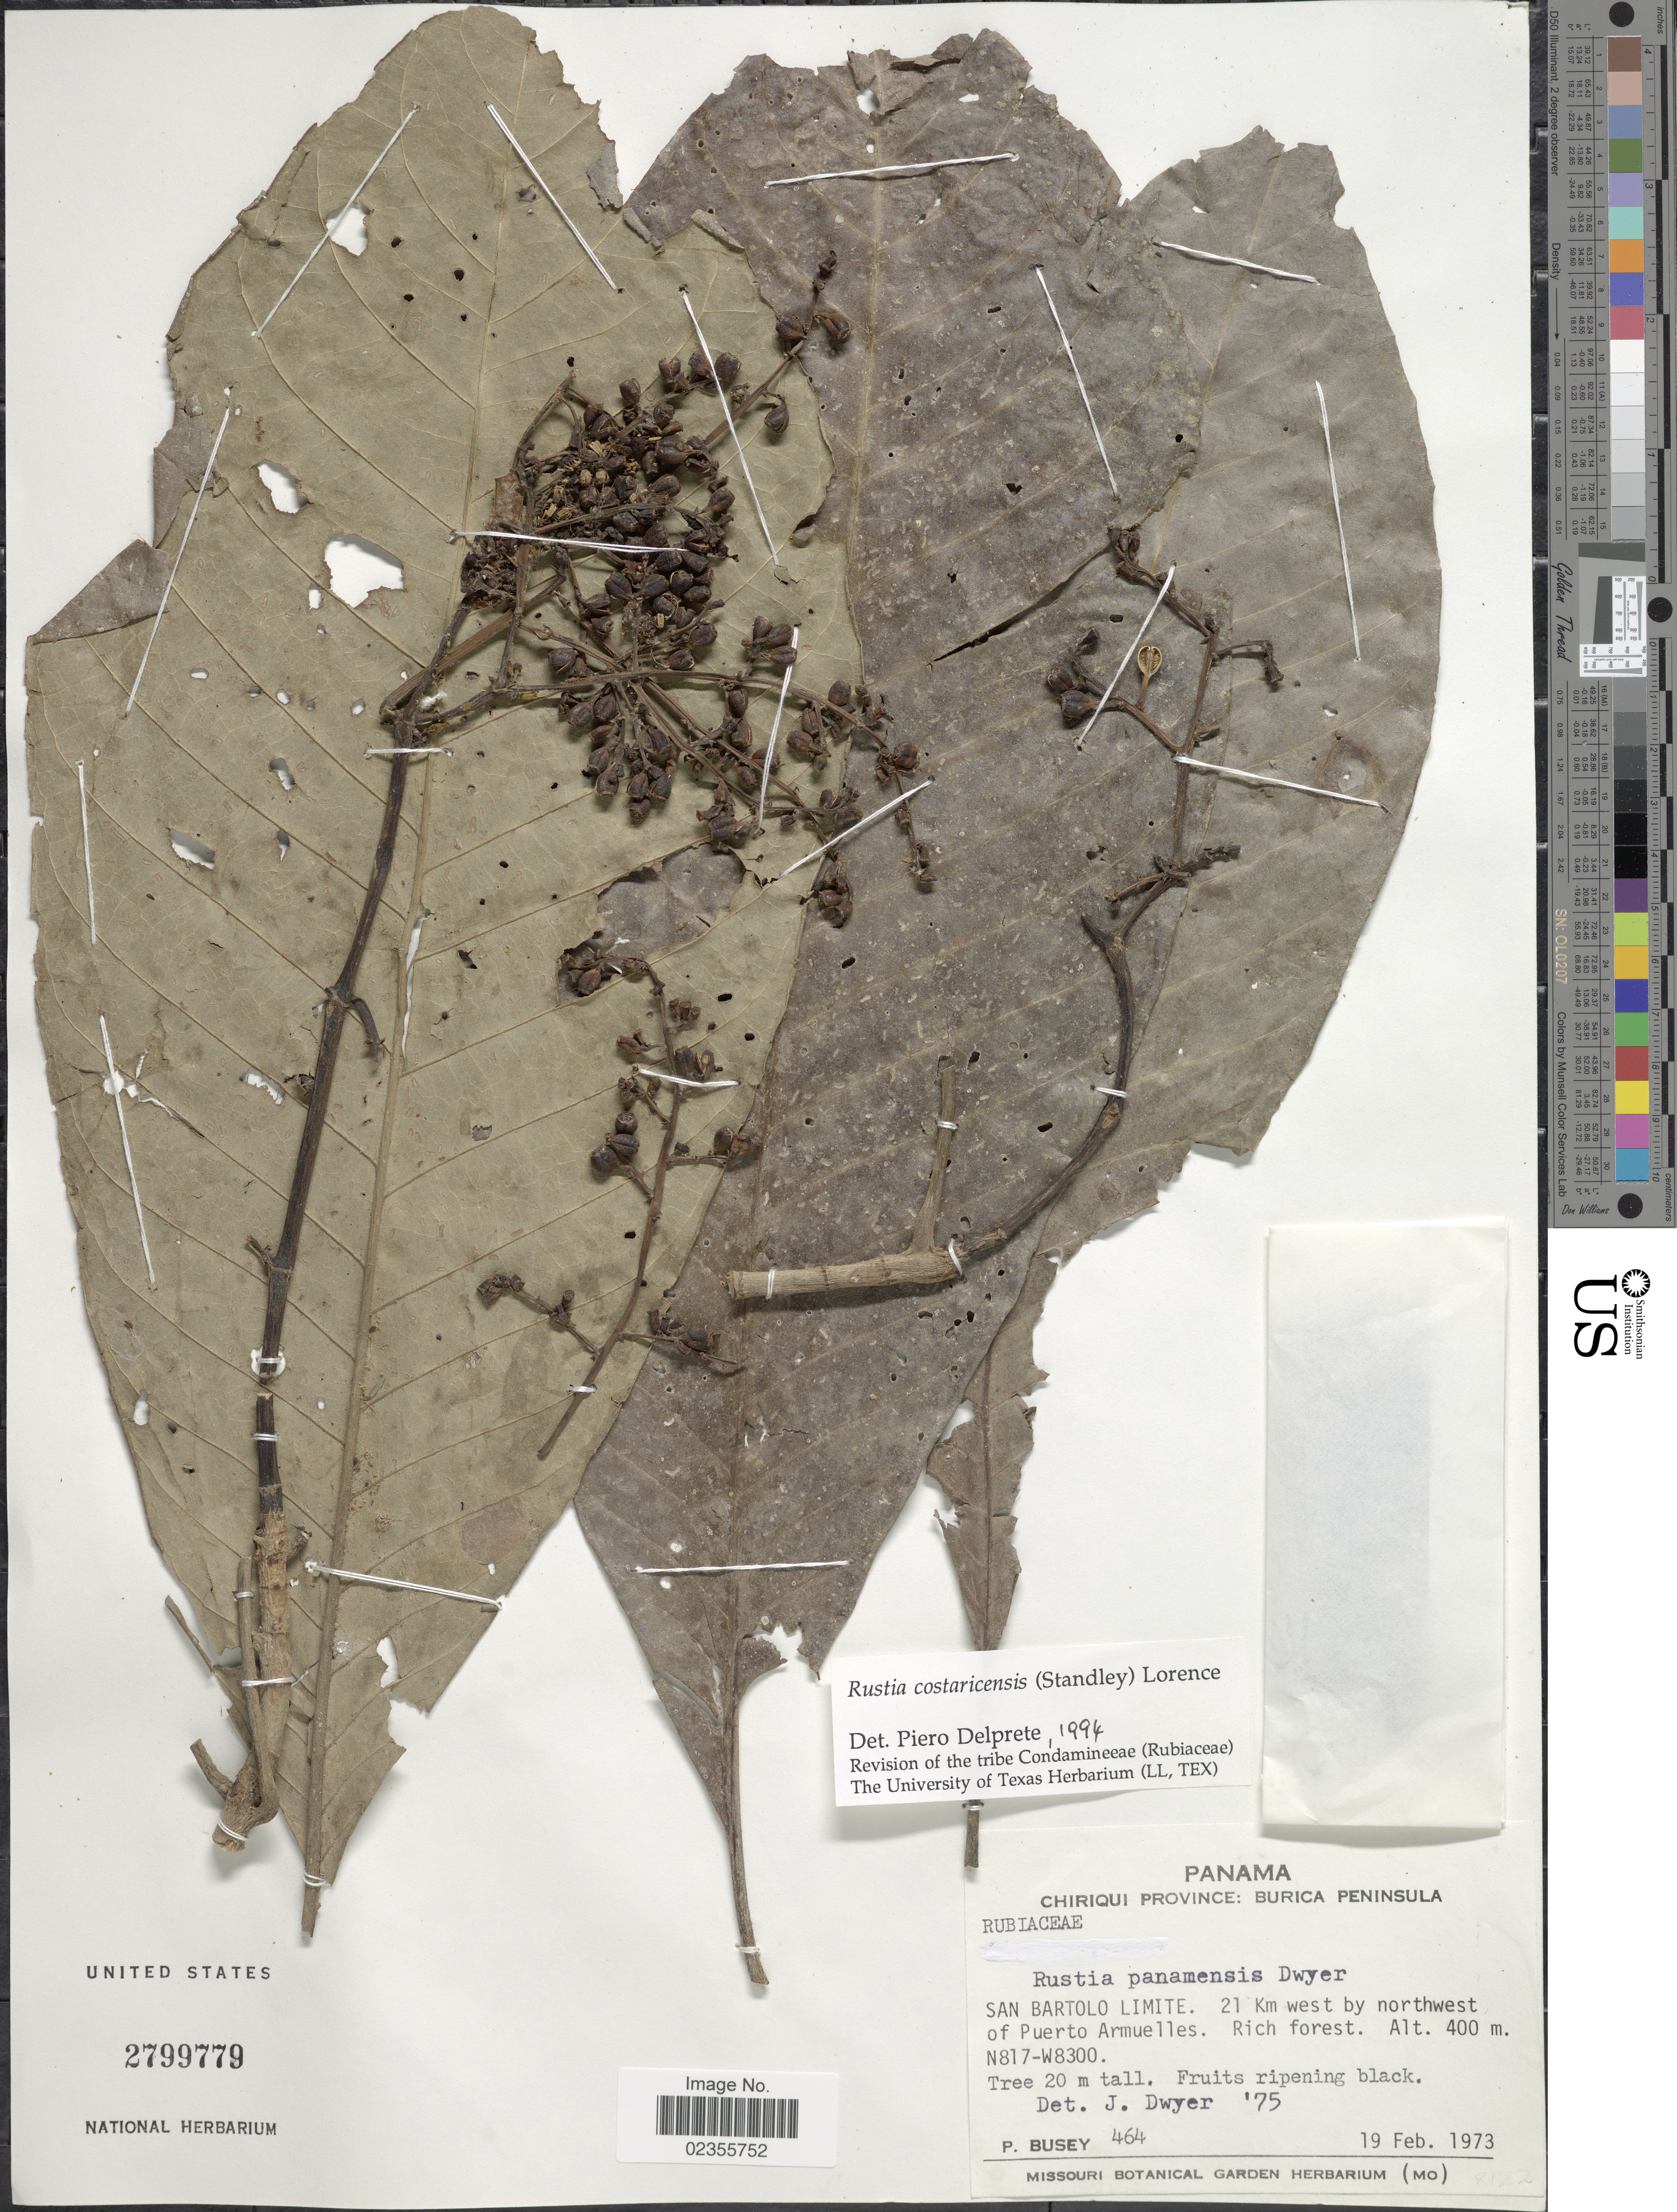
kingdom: Plantae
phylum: Tracheophyta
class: Magnoliopsida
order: Gentianales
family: Rubiaceae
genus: Rustia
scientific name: Rustia costaricensis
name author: (Standl.) Lorence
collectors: P. Busey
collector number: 464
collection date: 1973-02-19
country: Panama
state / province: Chiriqui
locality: Burica Peninsula, San Bartolo Limite, 21 Km west by northwest of Puerto Armuelles.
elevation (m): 400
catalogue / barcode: US 2799779